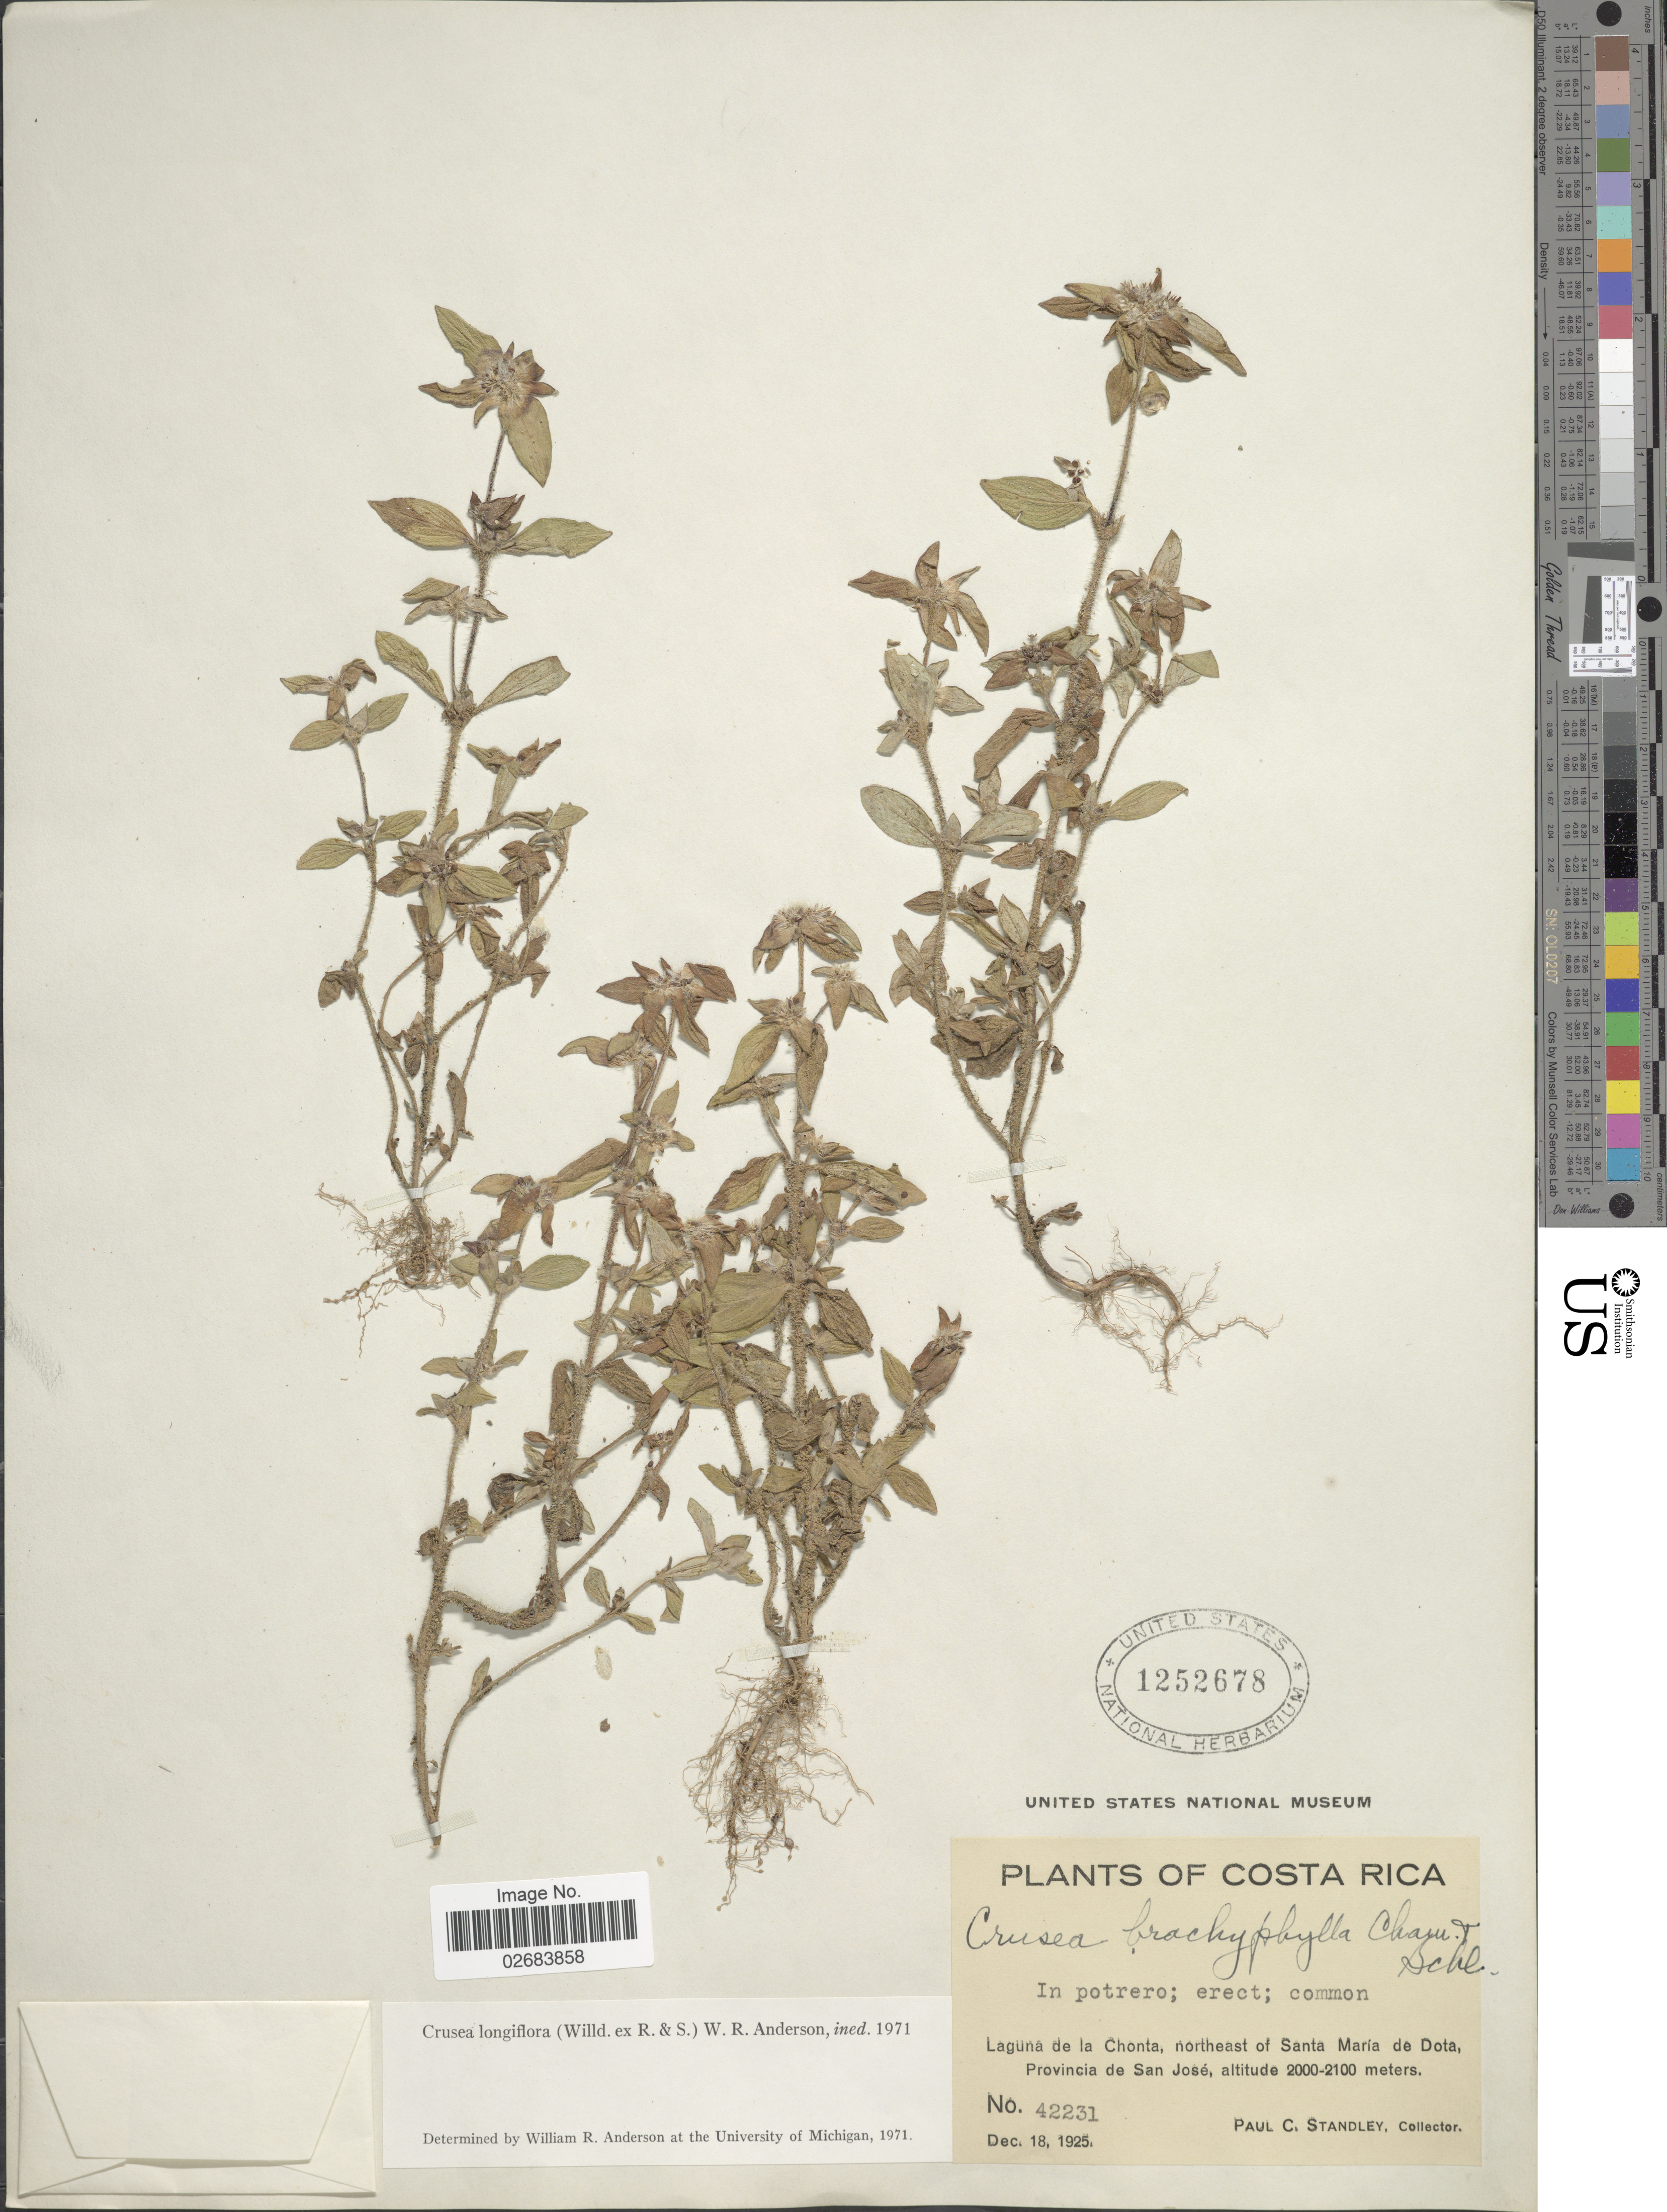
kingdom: Plantae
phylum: Tracheophyta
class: Magnoliopsida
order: Gentianales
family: Rubiaceae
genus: Crusea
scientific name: Crusea longiflora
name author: (Willd. ex Roem. & Schult.) W.R. Anderson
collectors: P. C. Standley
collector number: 42231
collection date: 1925-12-18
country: Costa Rica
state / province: San José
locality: In potrero, Laguna de la Chonta, northeast of Santa Maria de Dota.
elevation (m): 2000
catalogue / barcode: US 1252678